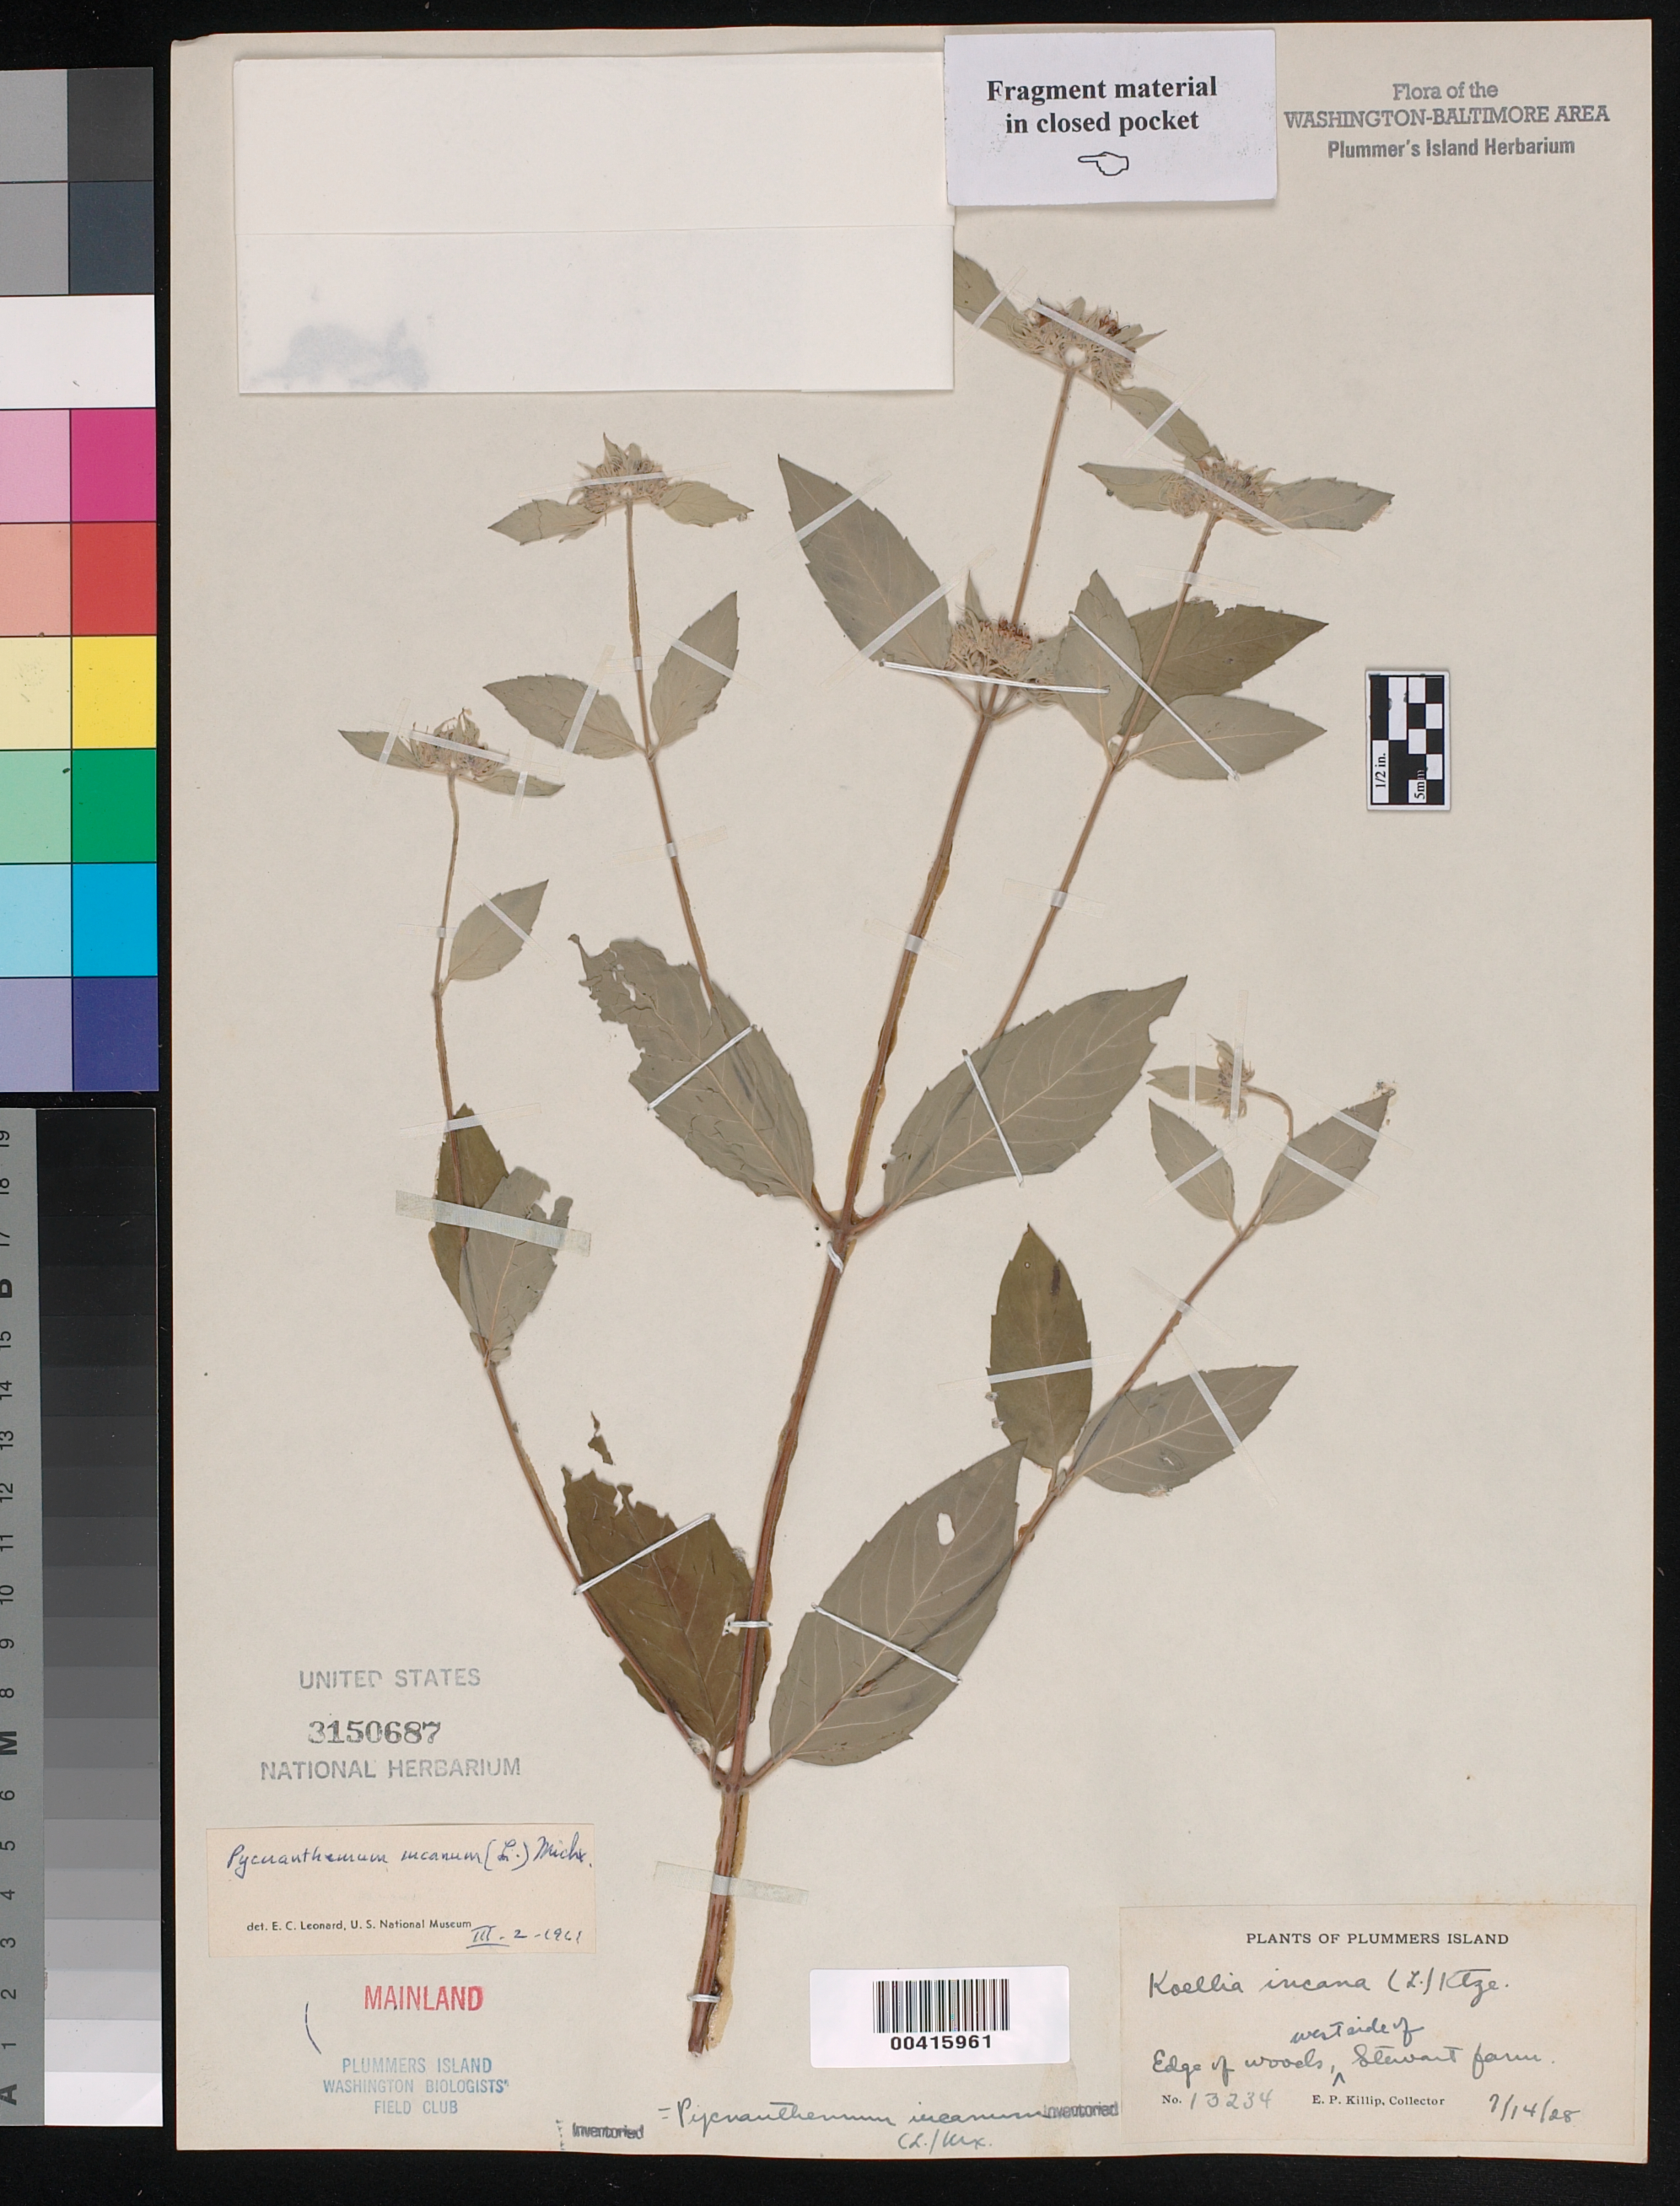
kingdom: Plantae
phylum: Tracheophyta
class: Magnoliopsida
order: Lamiales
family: Lamiaceae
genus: Pycnanthemum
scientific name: Pycnanthemum incanum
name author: (L.) Michx.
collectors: E. P. Killip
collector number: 13234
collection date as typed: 14 Jul 1928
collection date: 1928-07-14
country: United States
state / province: Maryland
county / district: Montgomery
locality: Plummer's Island; mainland, west side of Stewart Farm C. & O. Canal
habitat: Edge of woods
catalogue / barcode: US 3150687